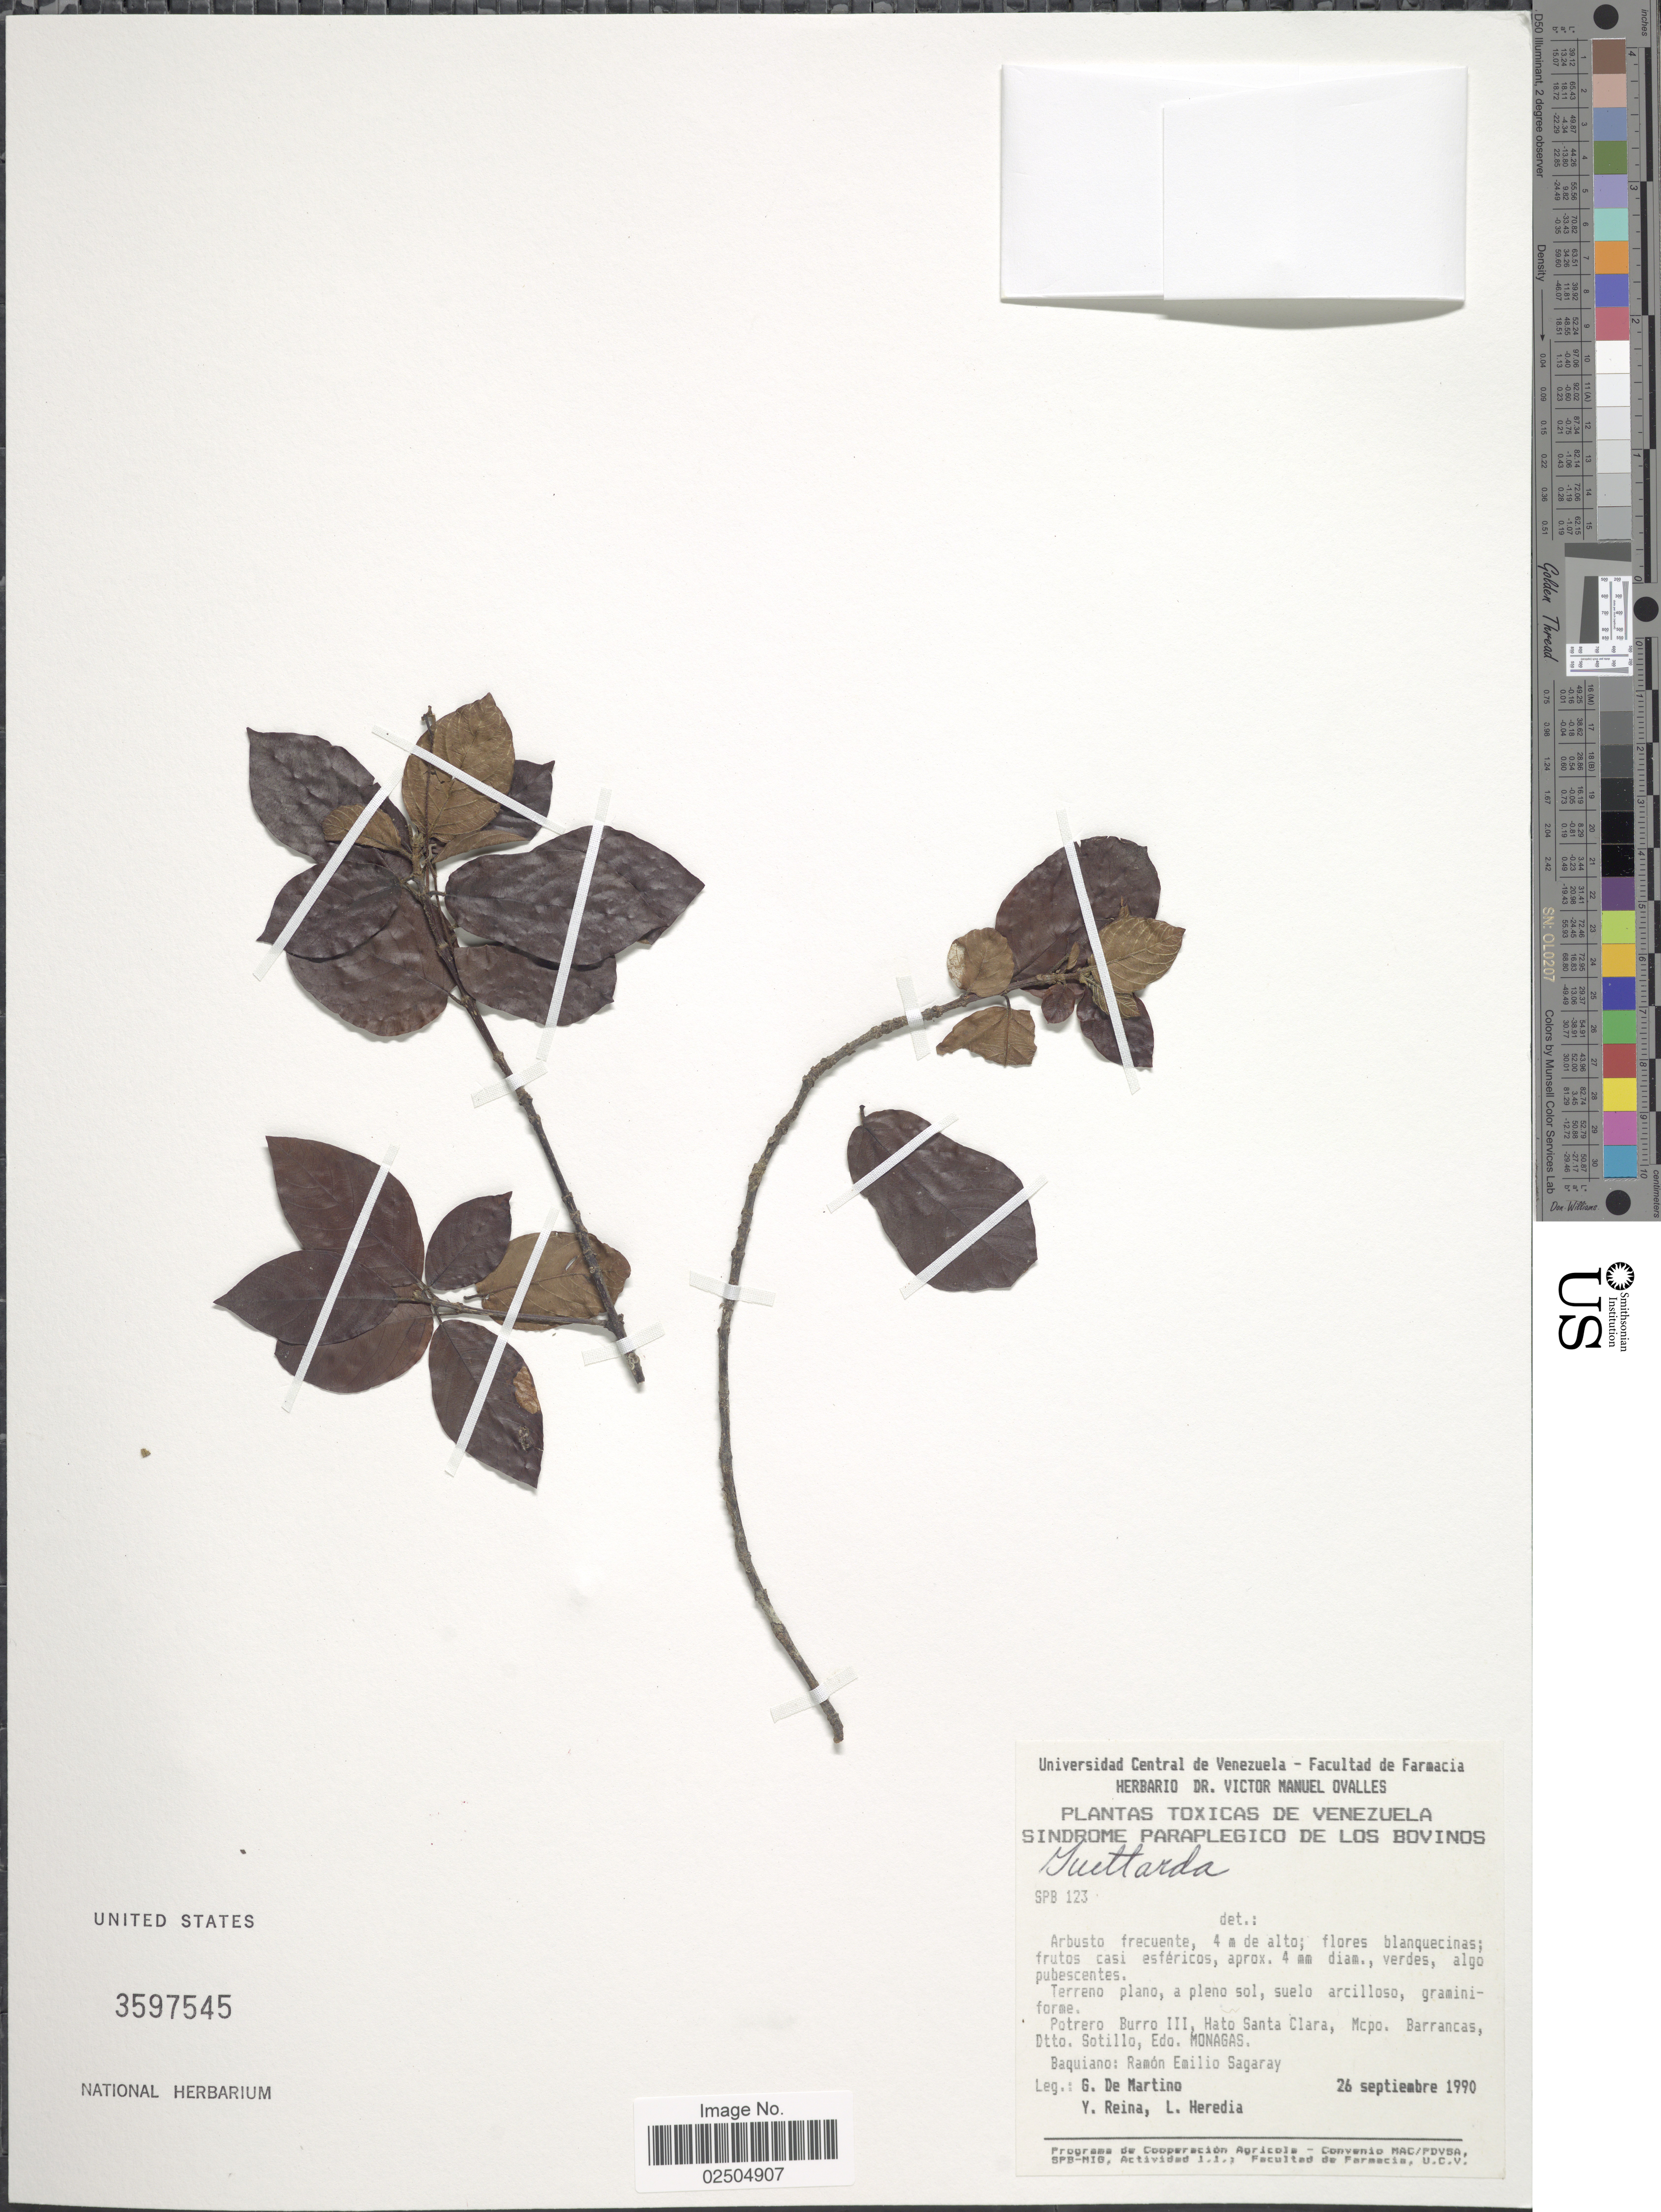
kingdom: Plantae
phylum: Tracheophyta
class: Magnoliopsida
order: Gentianales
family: Rubiaceae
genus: Guettarda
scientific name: Guettarda sp.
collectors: G. De Martino, Y. Reina & L. Heredia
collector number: SPB 123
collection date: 1990-09-26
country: Venezuela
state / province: Monagas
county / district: Sotillo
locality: Potrero BUrro III, Mato Santa Clara, Mcpo. Barrancas, Dtto. Sotillo, Edo. Monagas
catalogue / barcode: US 3597545